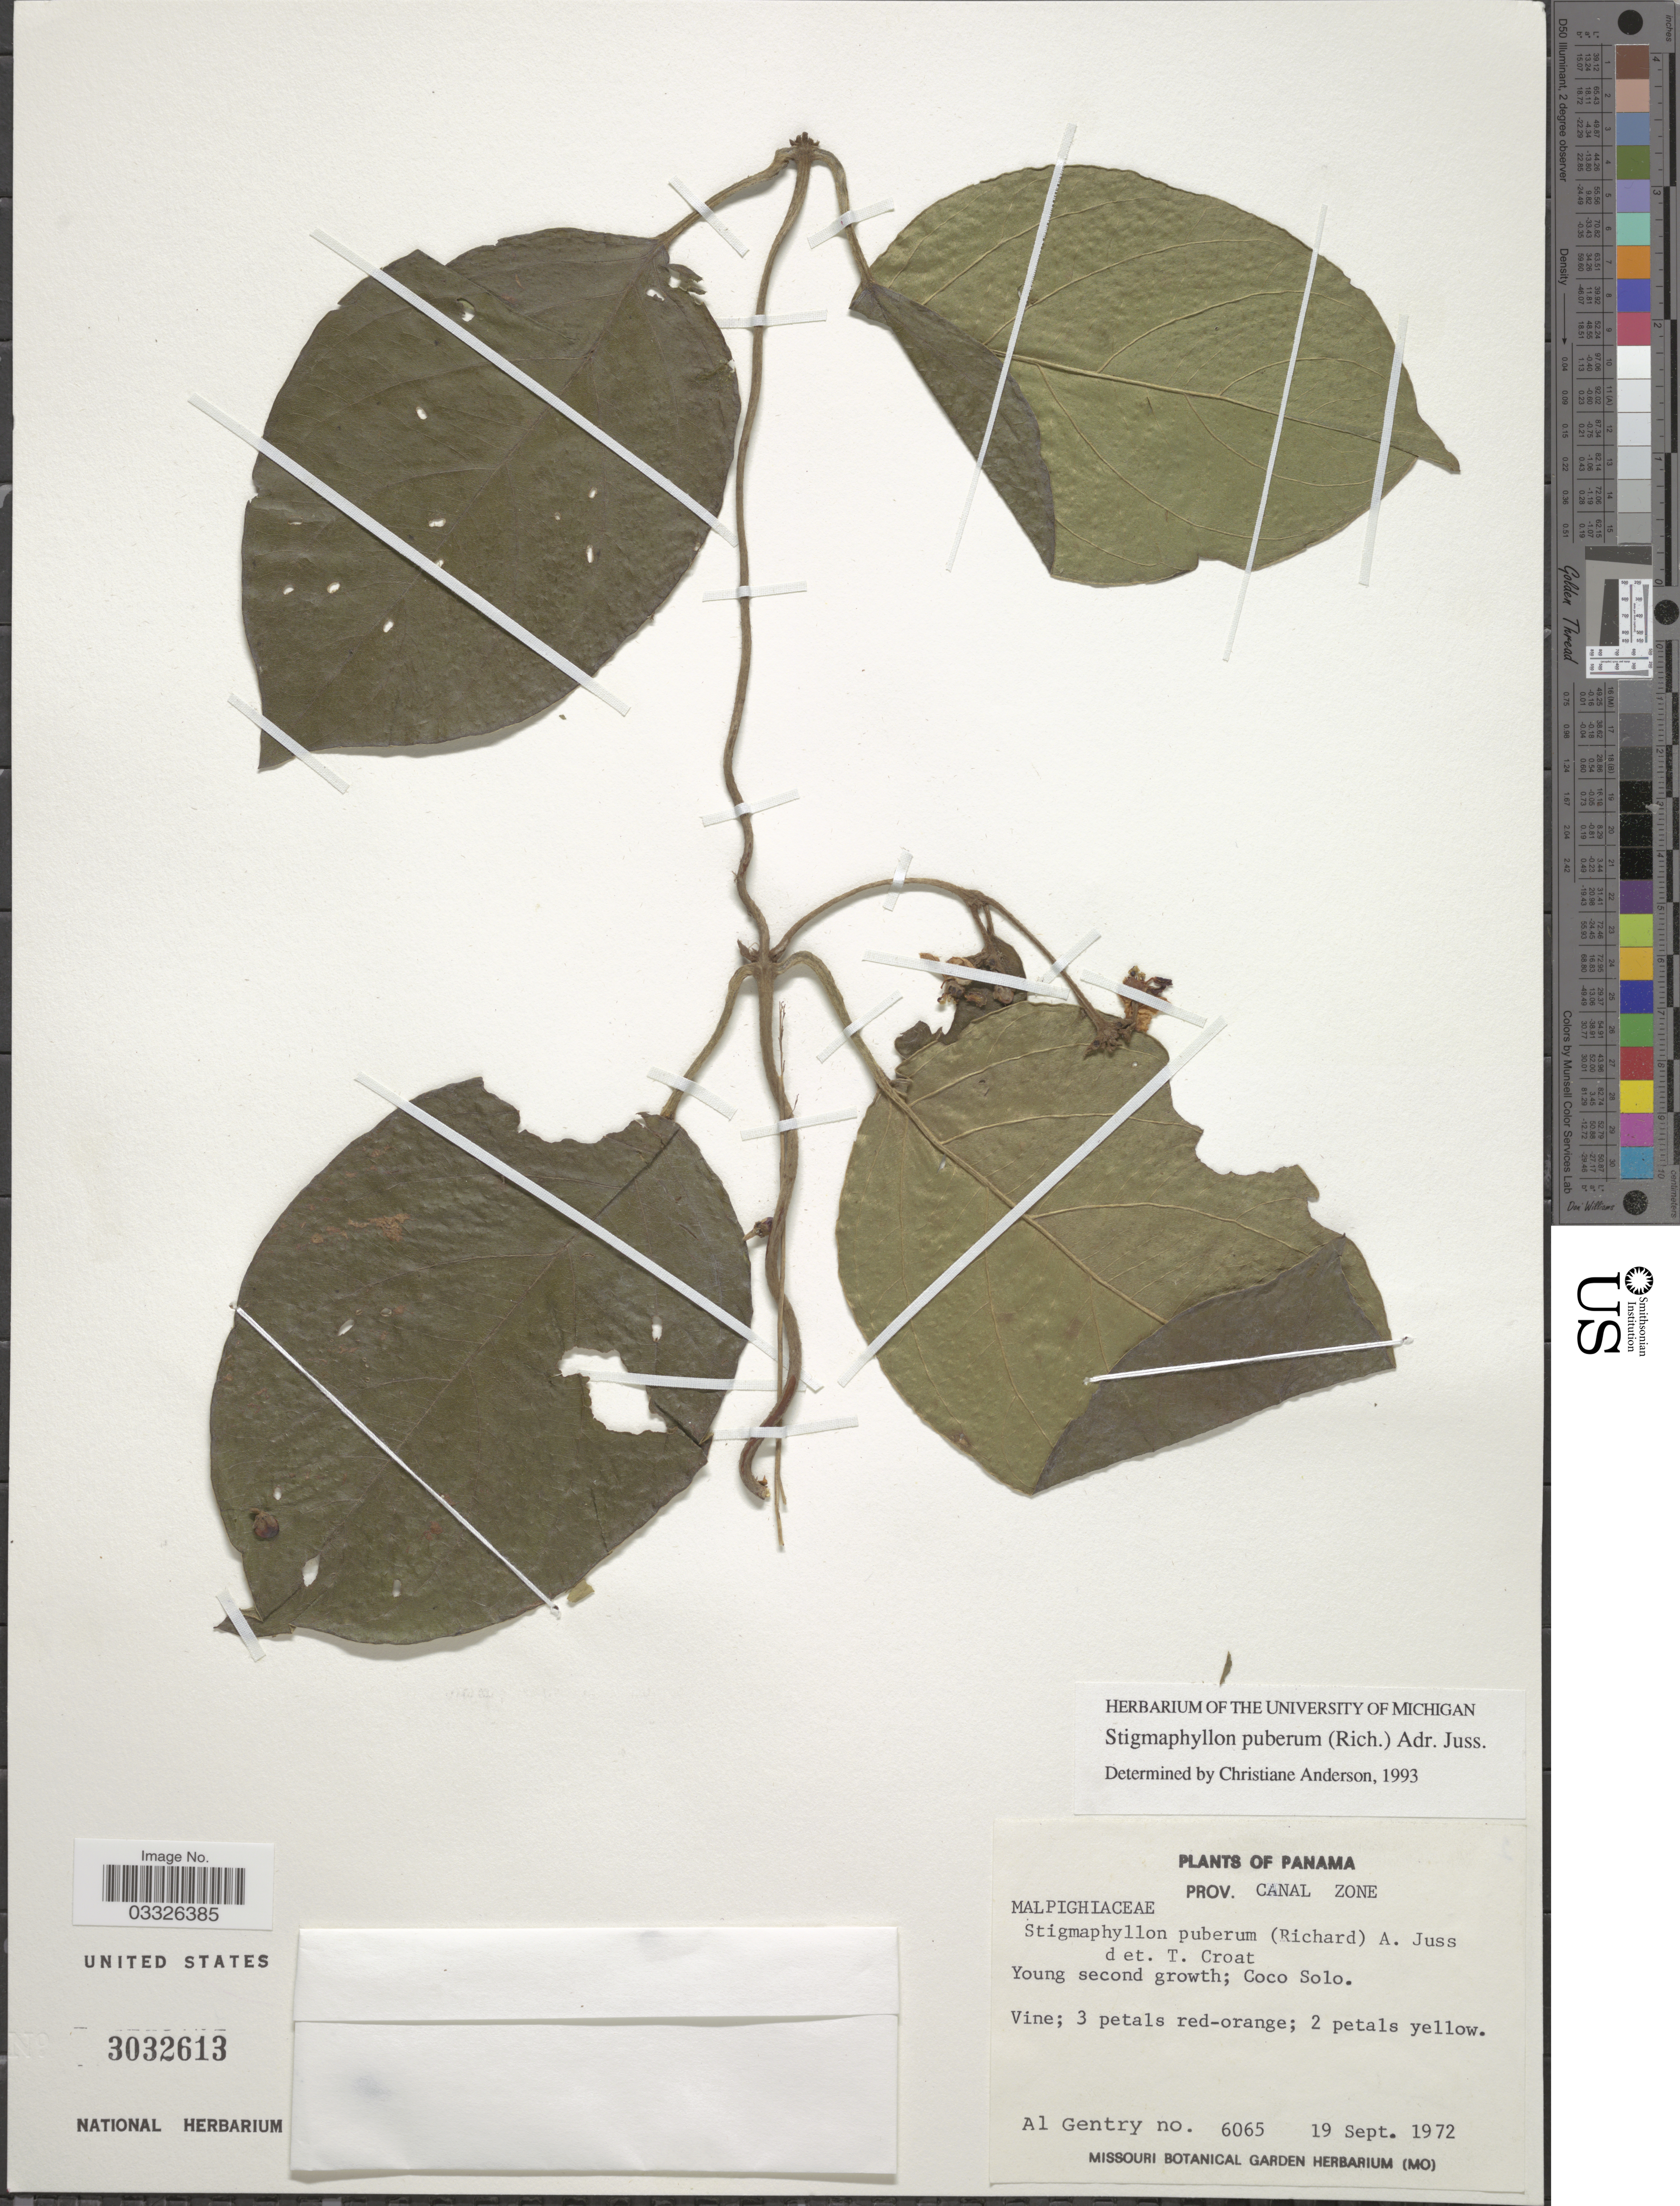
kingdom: Plantae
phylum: Tracheophyta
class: Magnoliopsida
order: Malpighiales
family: Malpighiaceae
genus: Stigmaphyllon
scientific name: Stigmaphyllon puberum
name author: (Rich.) A. Juss.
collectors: A. H. Gentry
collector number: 6065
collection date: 1972-09-19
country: Panama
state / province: Colón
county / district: Canal Zone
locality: Prov. Canal Zone. Coco Solo.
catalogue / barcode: US 3032613